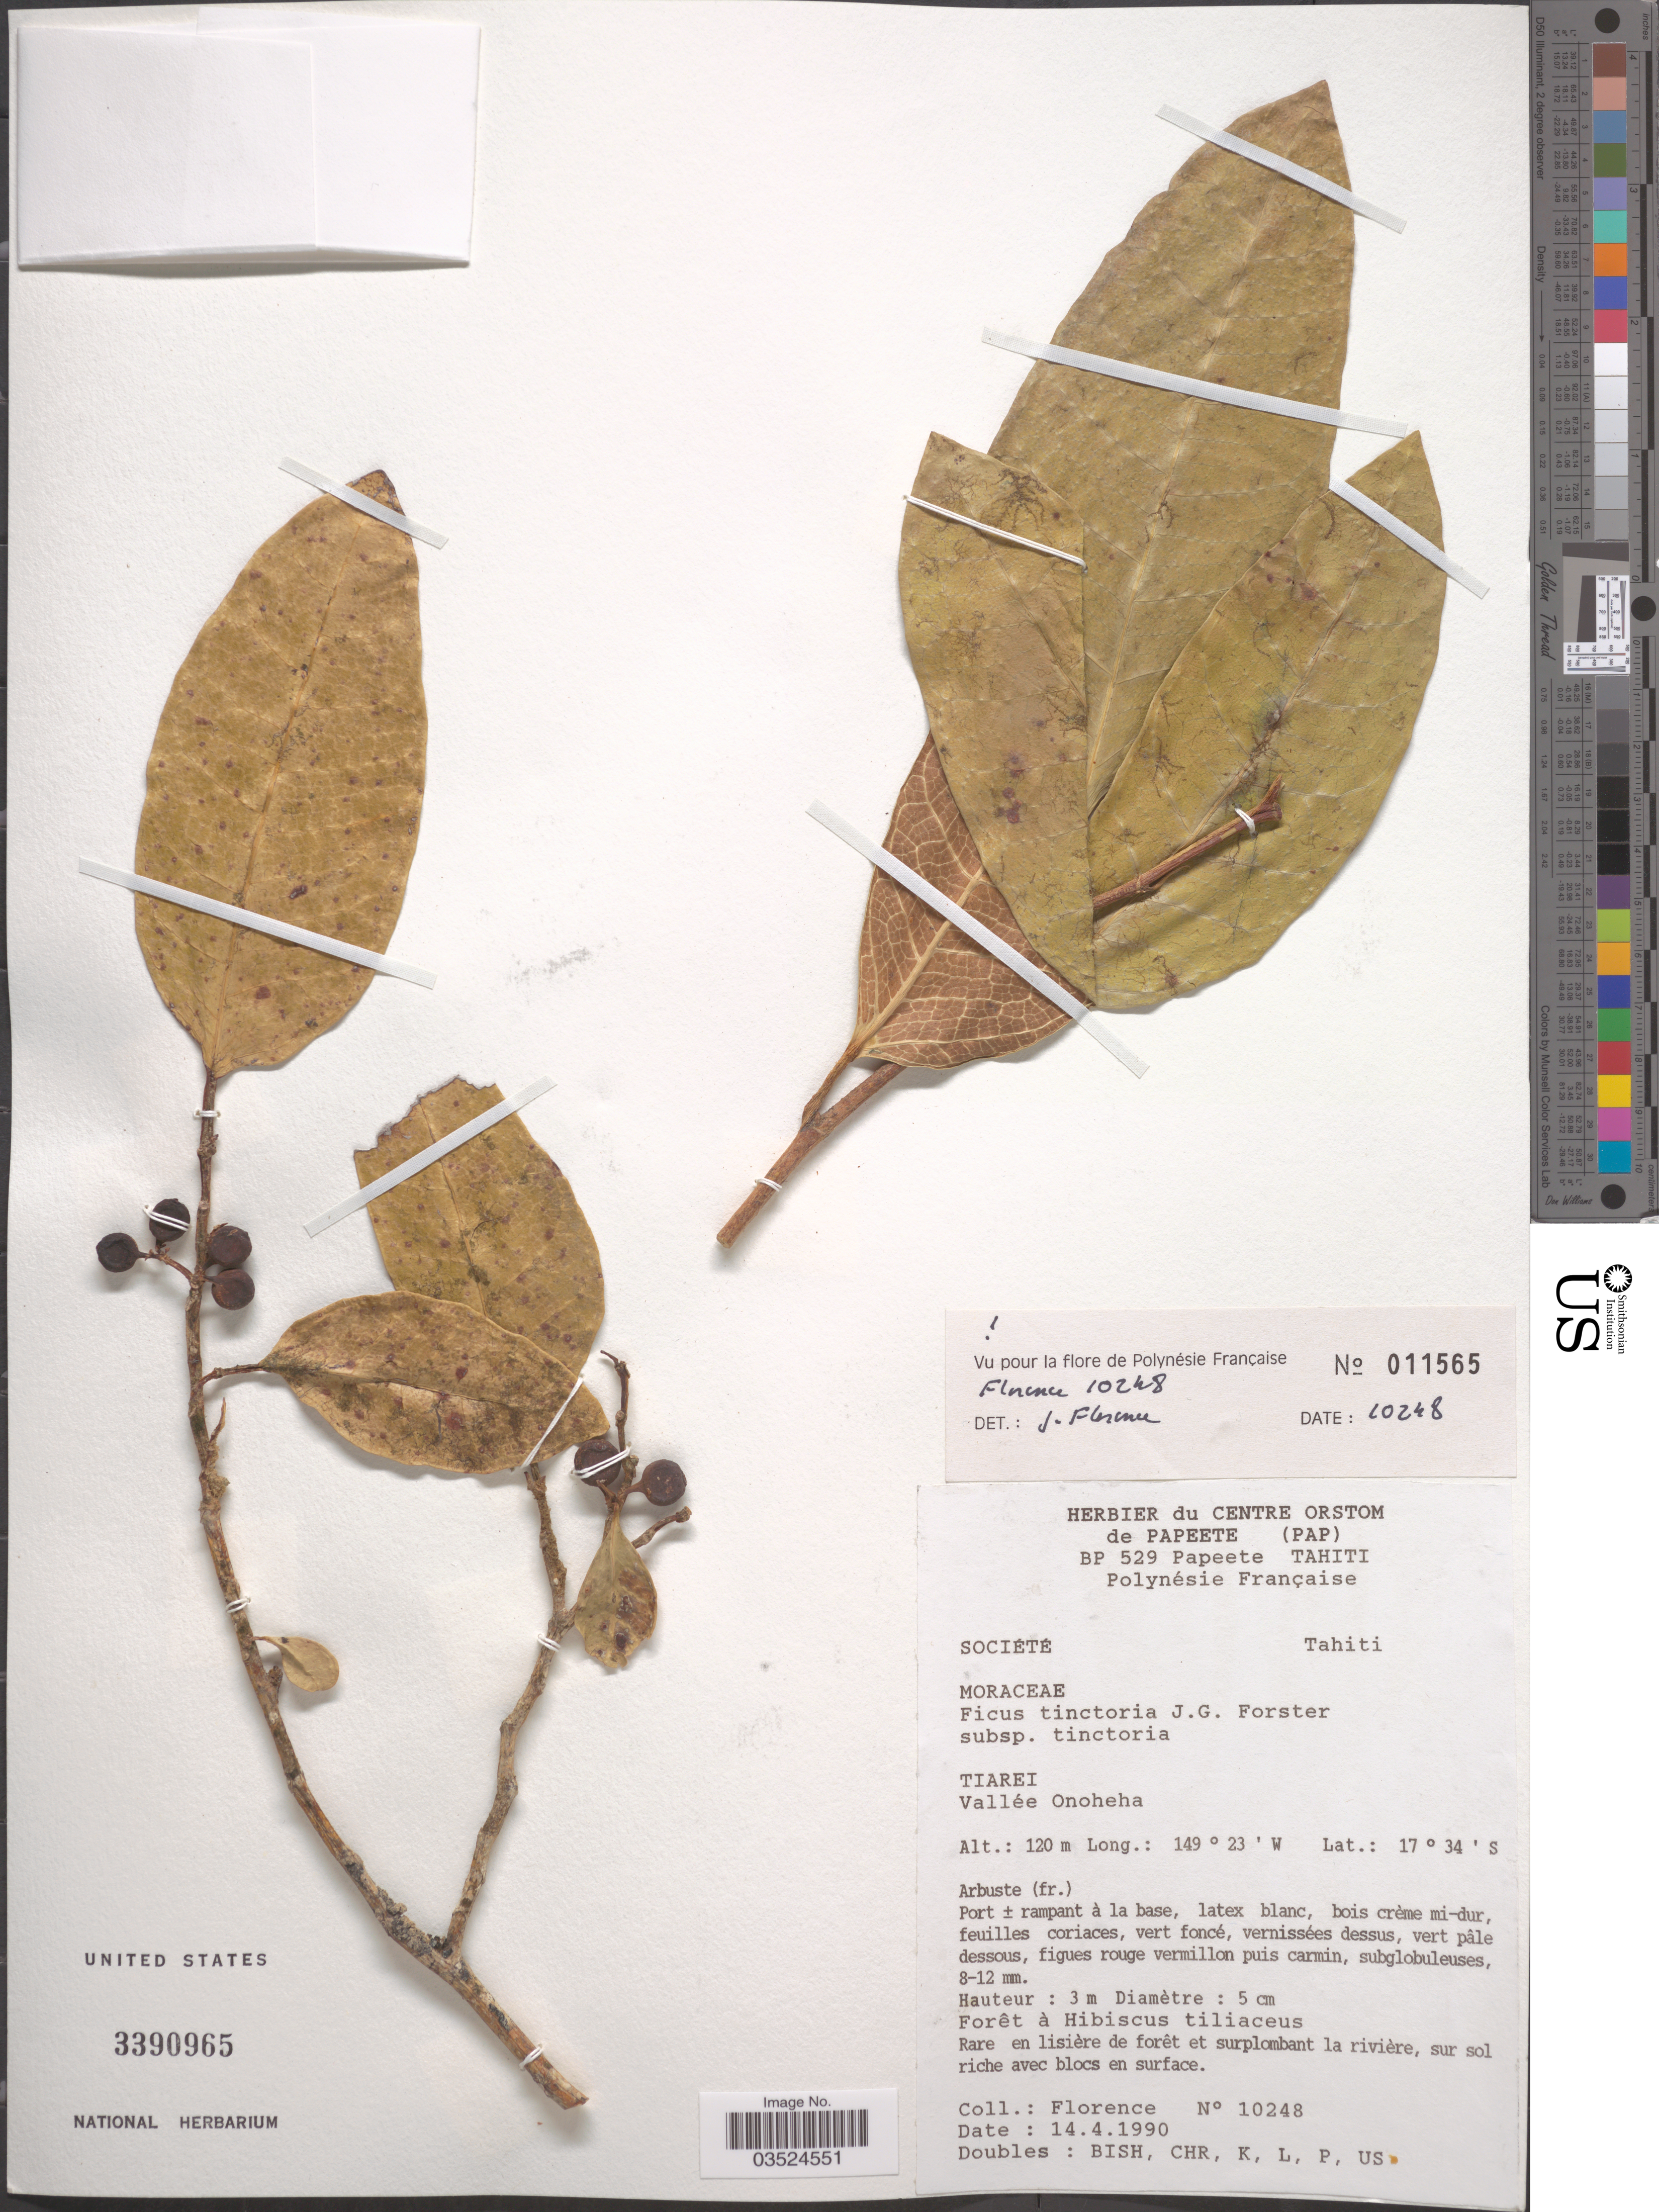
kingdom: Plantae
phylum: Tracheophyta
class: Magnoliopsida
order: Rosales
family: Moraceae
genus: Ficus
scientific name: Ficus tinctoria subsp. tinctoria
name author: G. Forst.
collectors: -. Florence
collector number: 10248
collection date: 1990-04-14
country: French Polynesia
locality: Société. Tahiti. Tiarei. Vallée Onoheha.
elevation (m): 120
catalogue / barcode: US 3390965